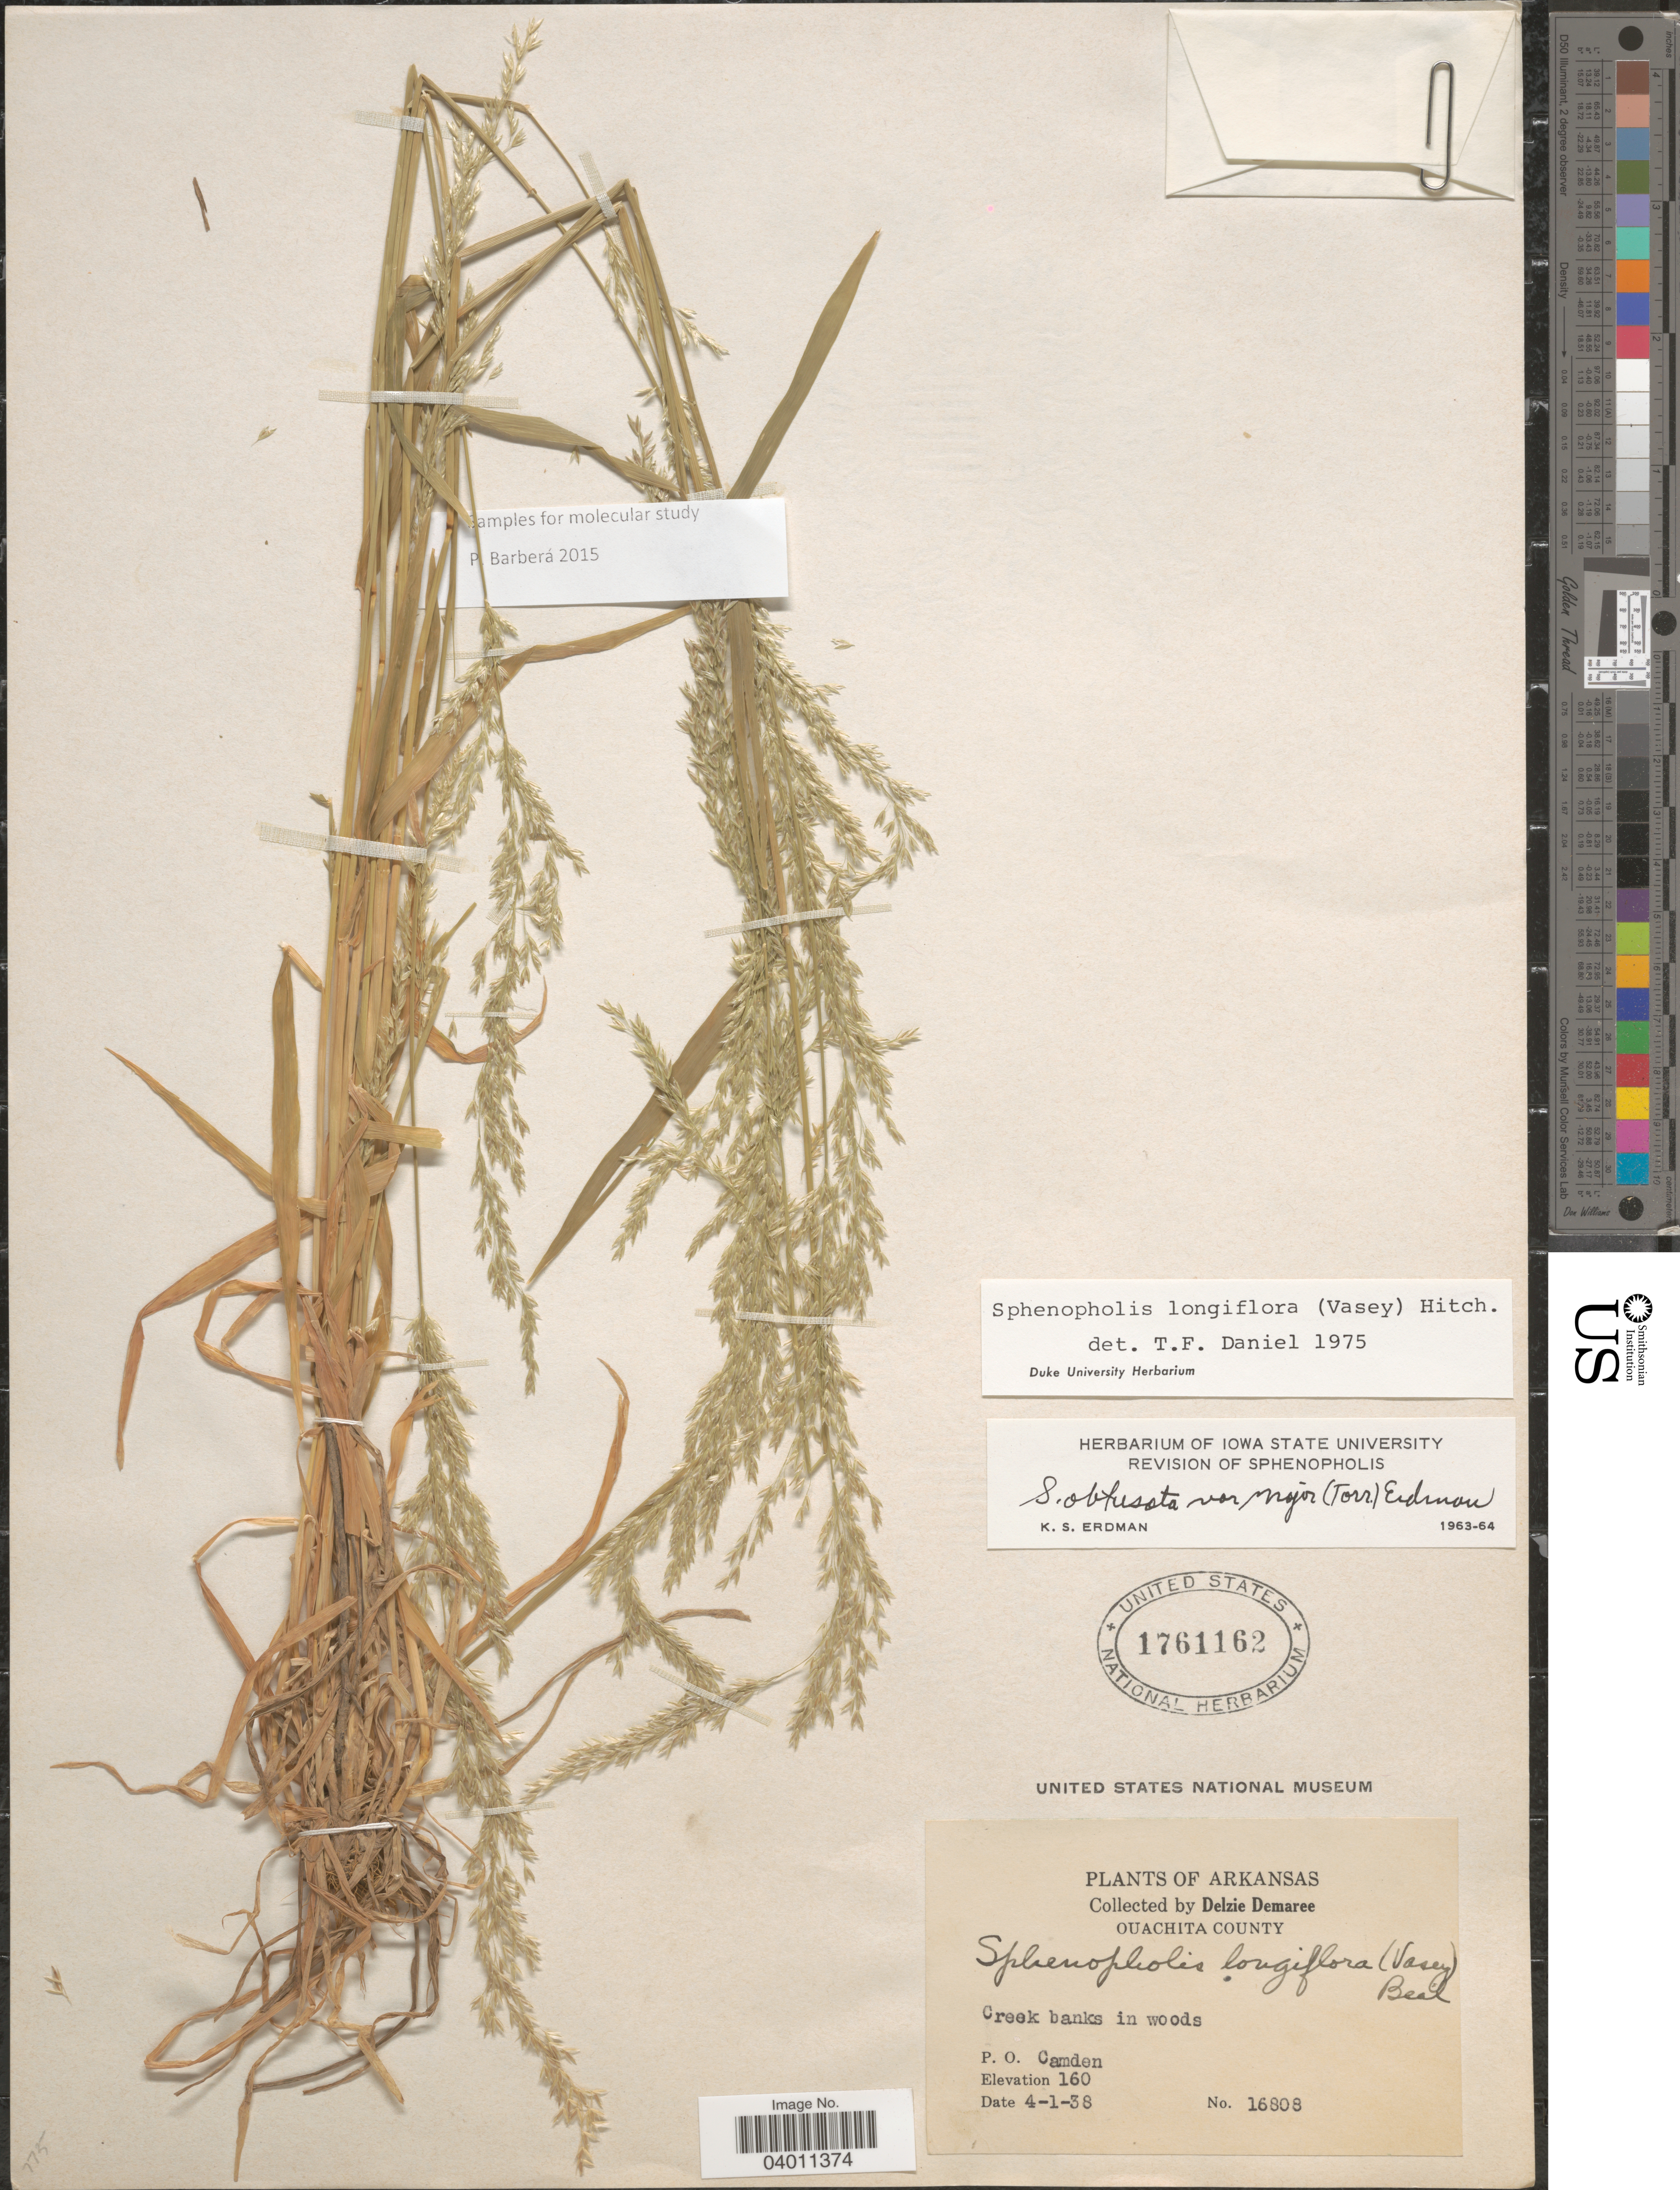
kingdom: Plantae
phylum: Tracheophyta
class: Liliopsida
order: Poales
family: Poaceae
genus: Sphenopholis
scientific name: Sphenopholis longiflora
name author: (Vasey) Hitchc.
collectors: D. Demaree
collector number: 16808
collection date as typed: Transcribed d/m/y: 1/4/38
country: United States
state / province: Arkansas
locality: Ouachita County. Creek banks in woods. P. O. Camden.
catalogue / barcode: US 1761162